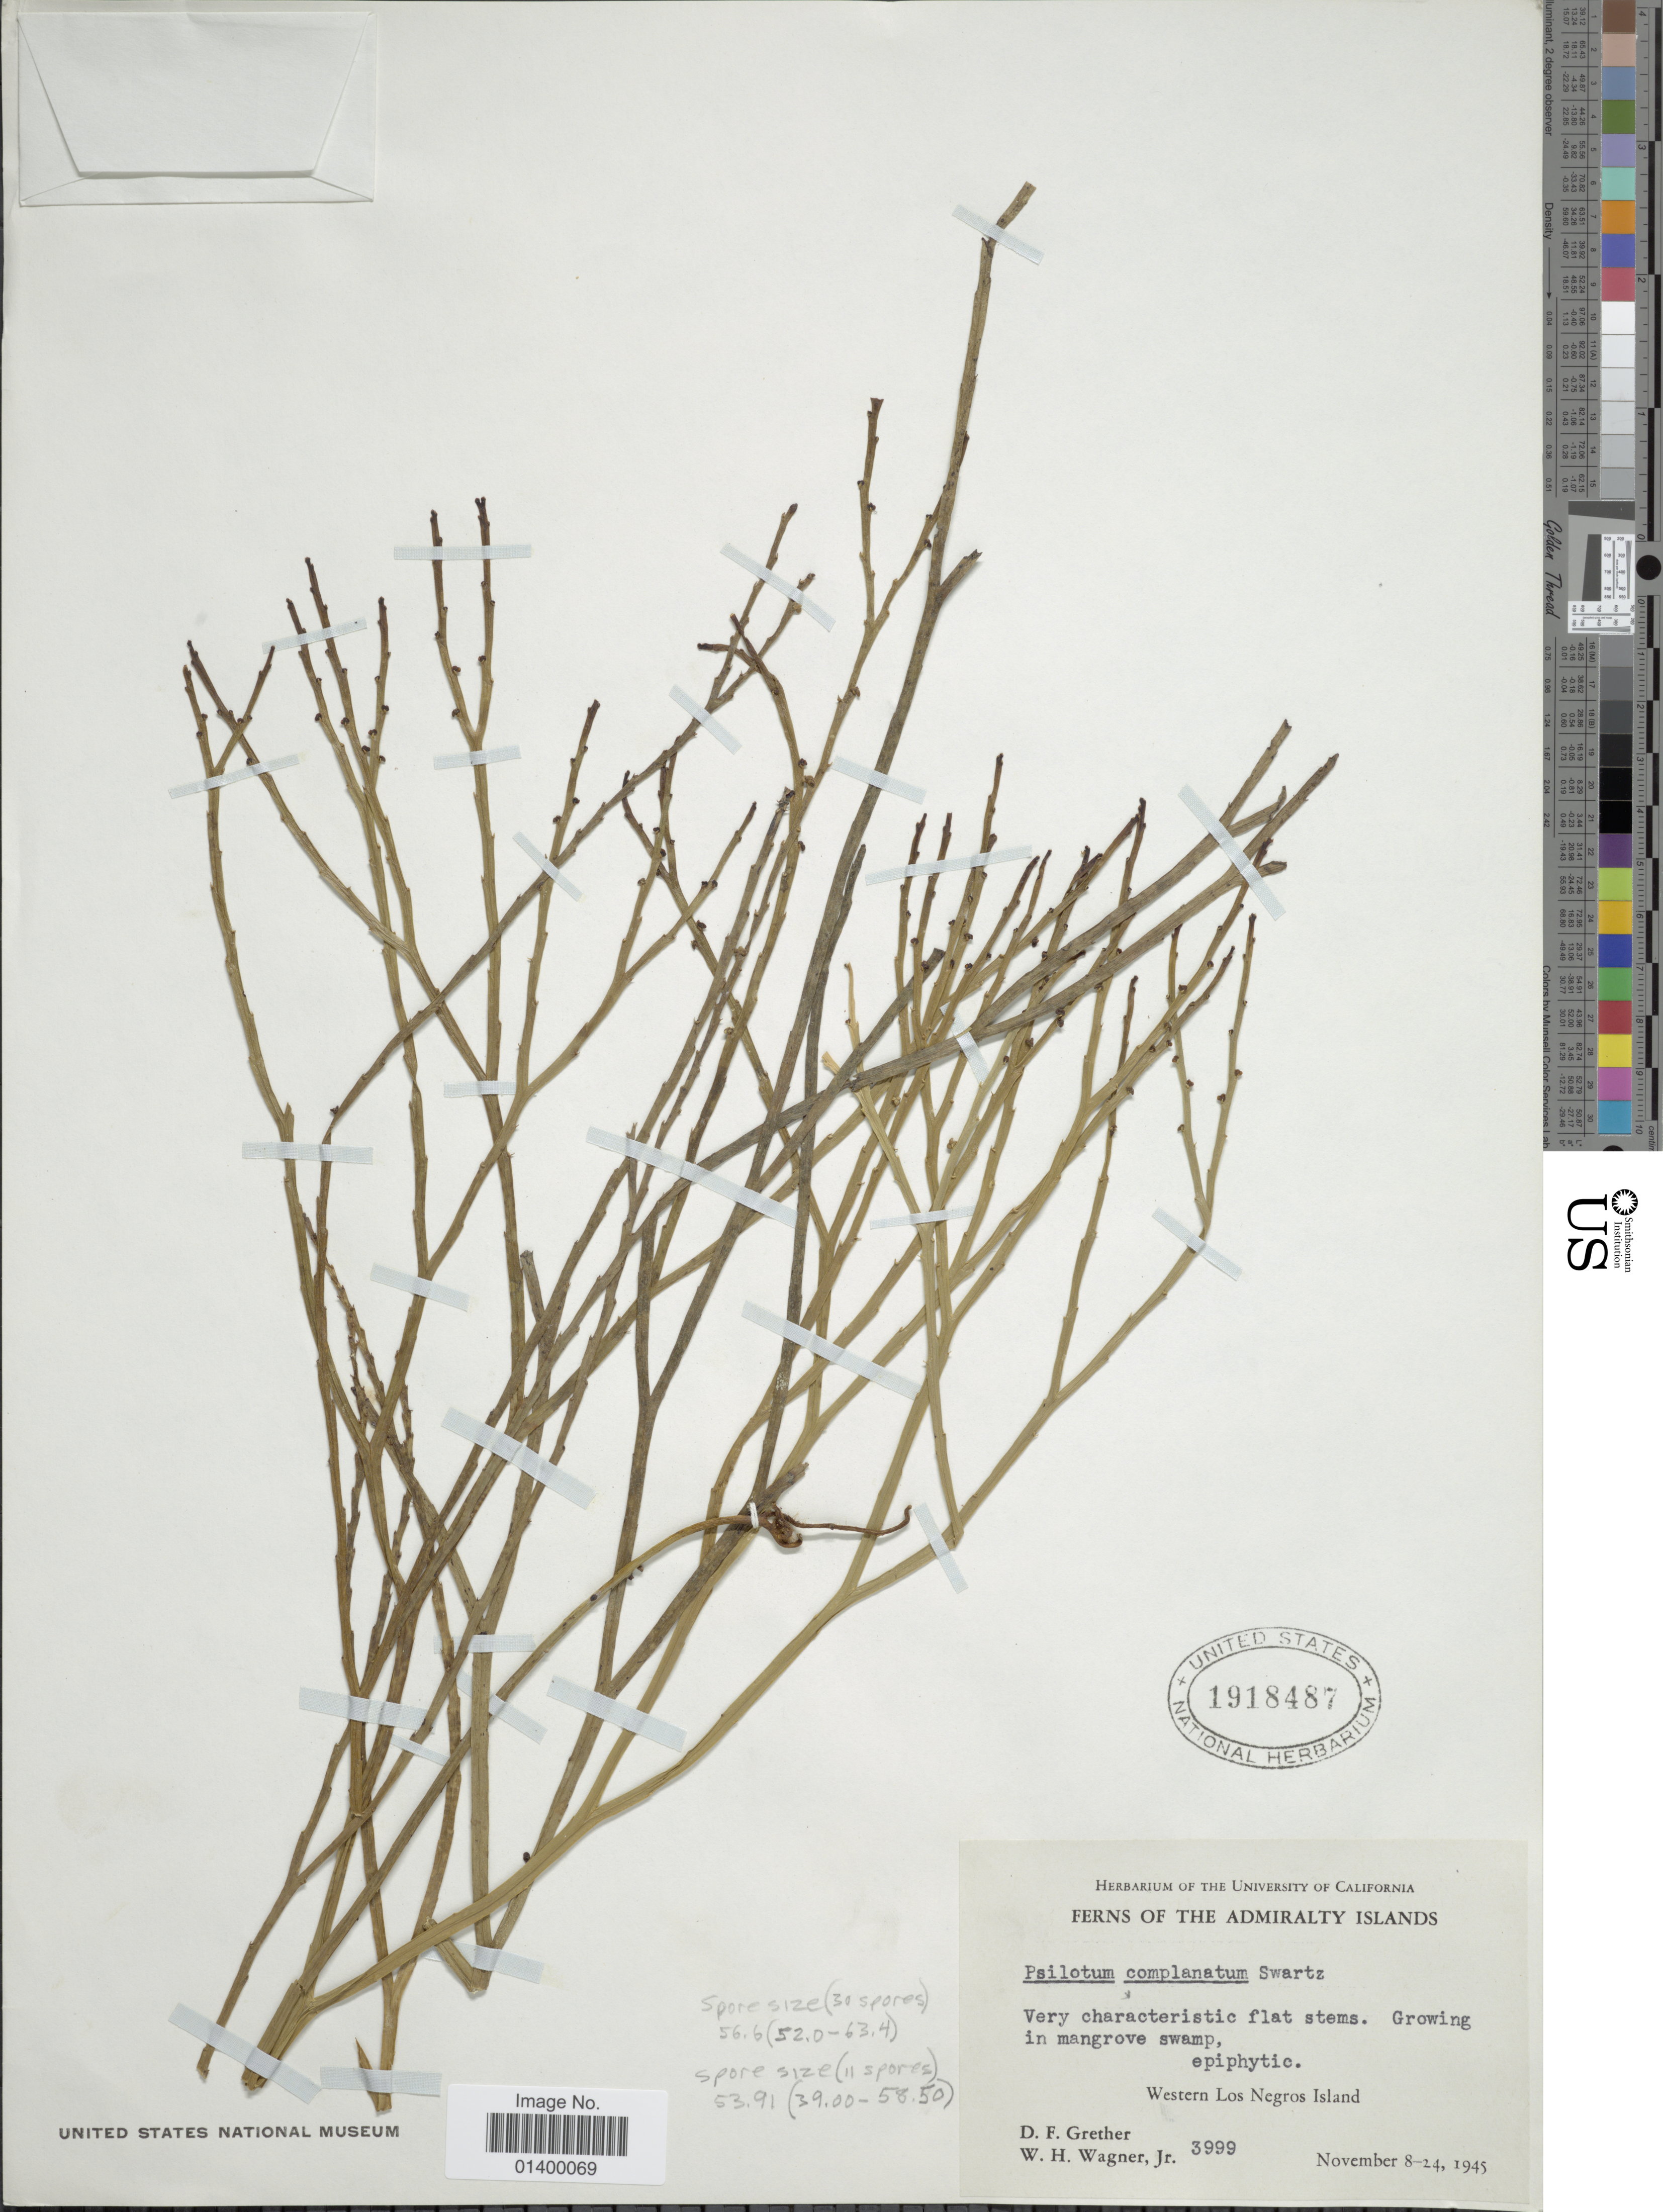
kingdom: Plantae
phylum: Tracheophyta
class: Polypodiopsida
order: Psilotales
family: Psilotaceae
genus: Psilotum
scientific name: Psilotum complanatum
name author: Sw.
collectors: D. F. Grether & W. H. Wagner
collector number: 3999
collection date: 1945-11-08/1945-11-24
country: Papua New Guinea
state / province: Manus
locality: Admiralty Islands, Western Los Negros Island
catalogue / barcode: US 1918487